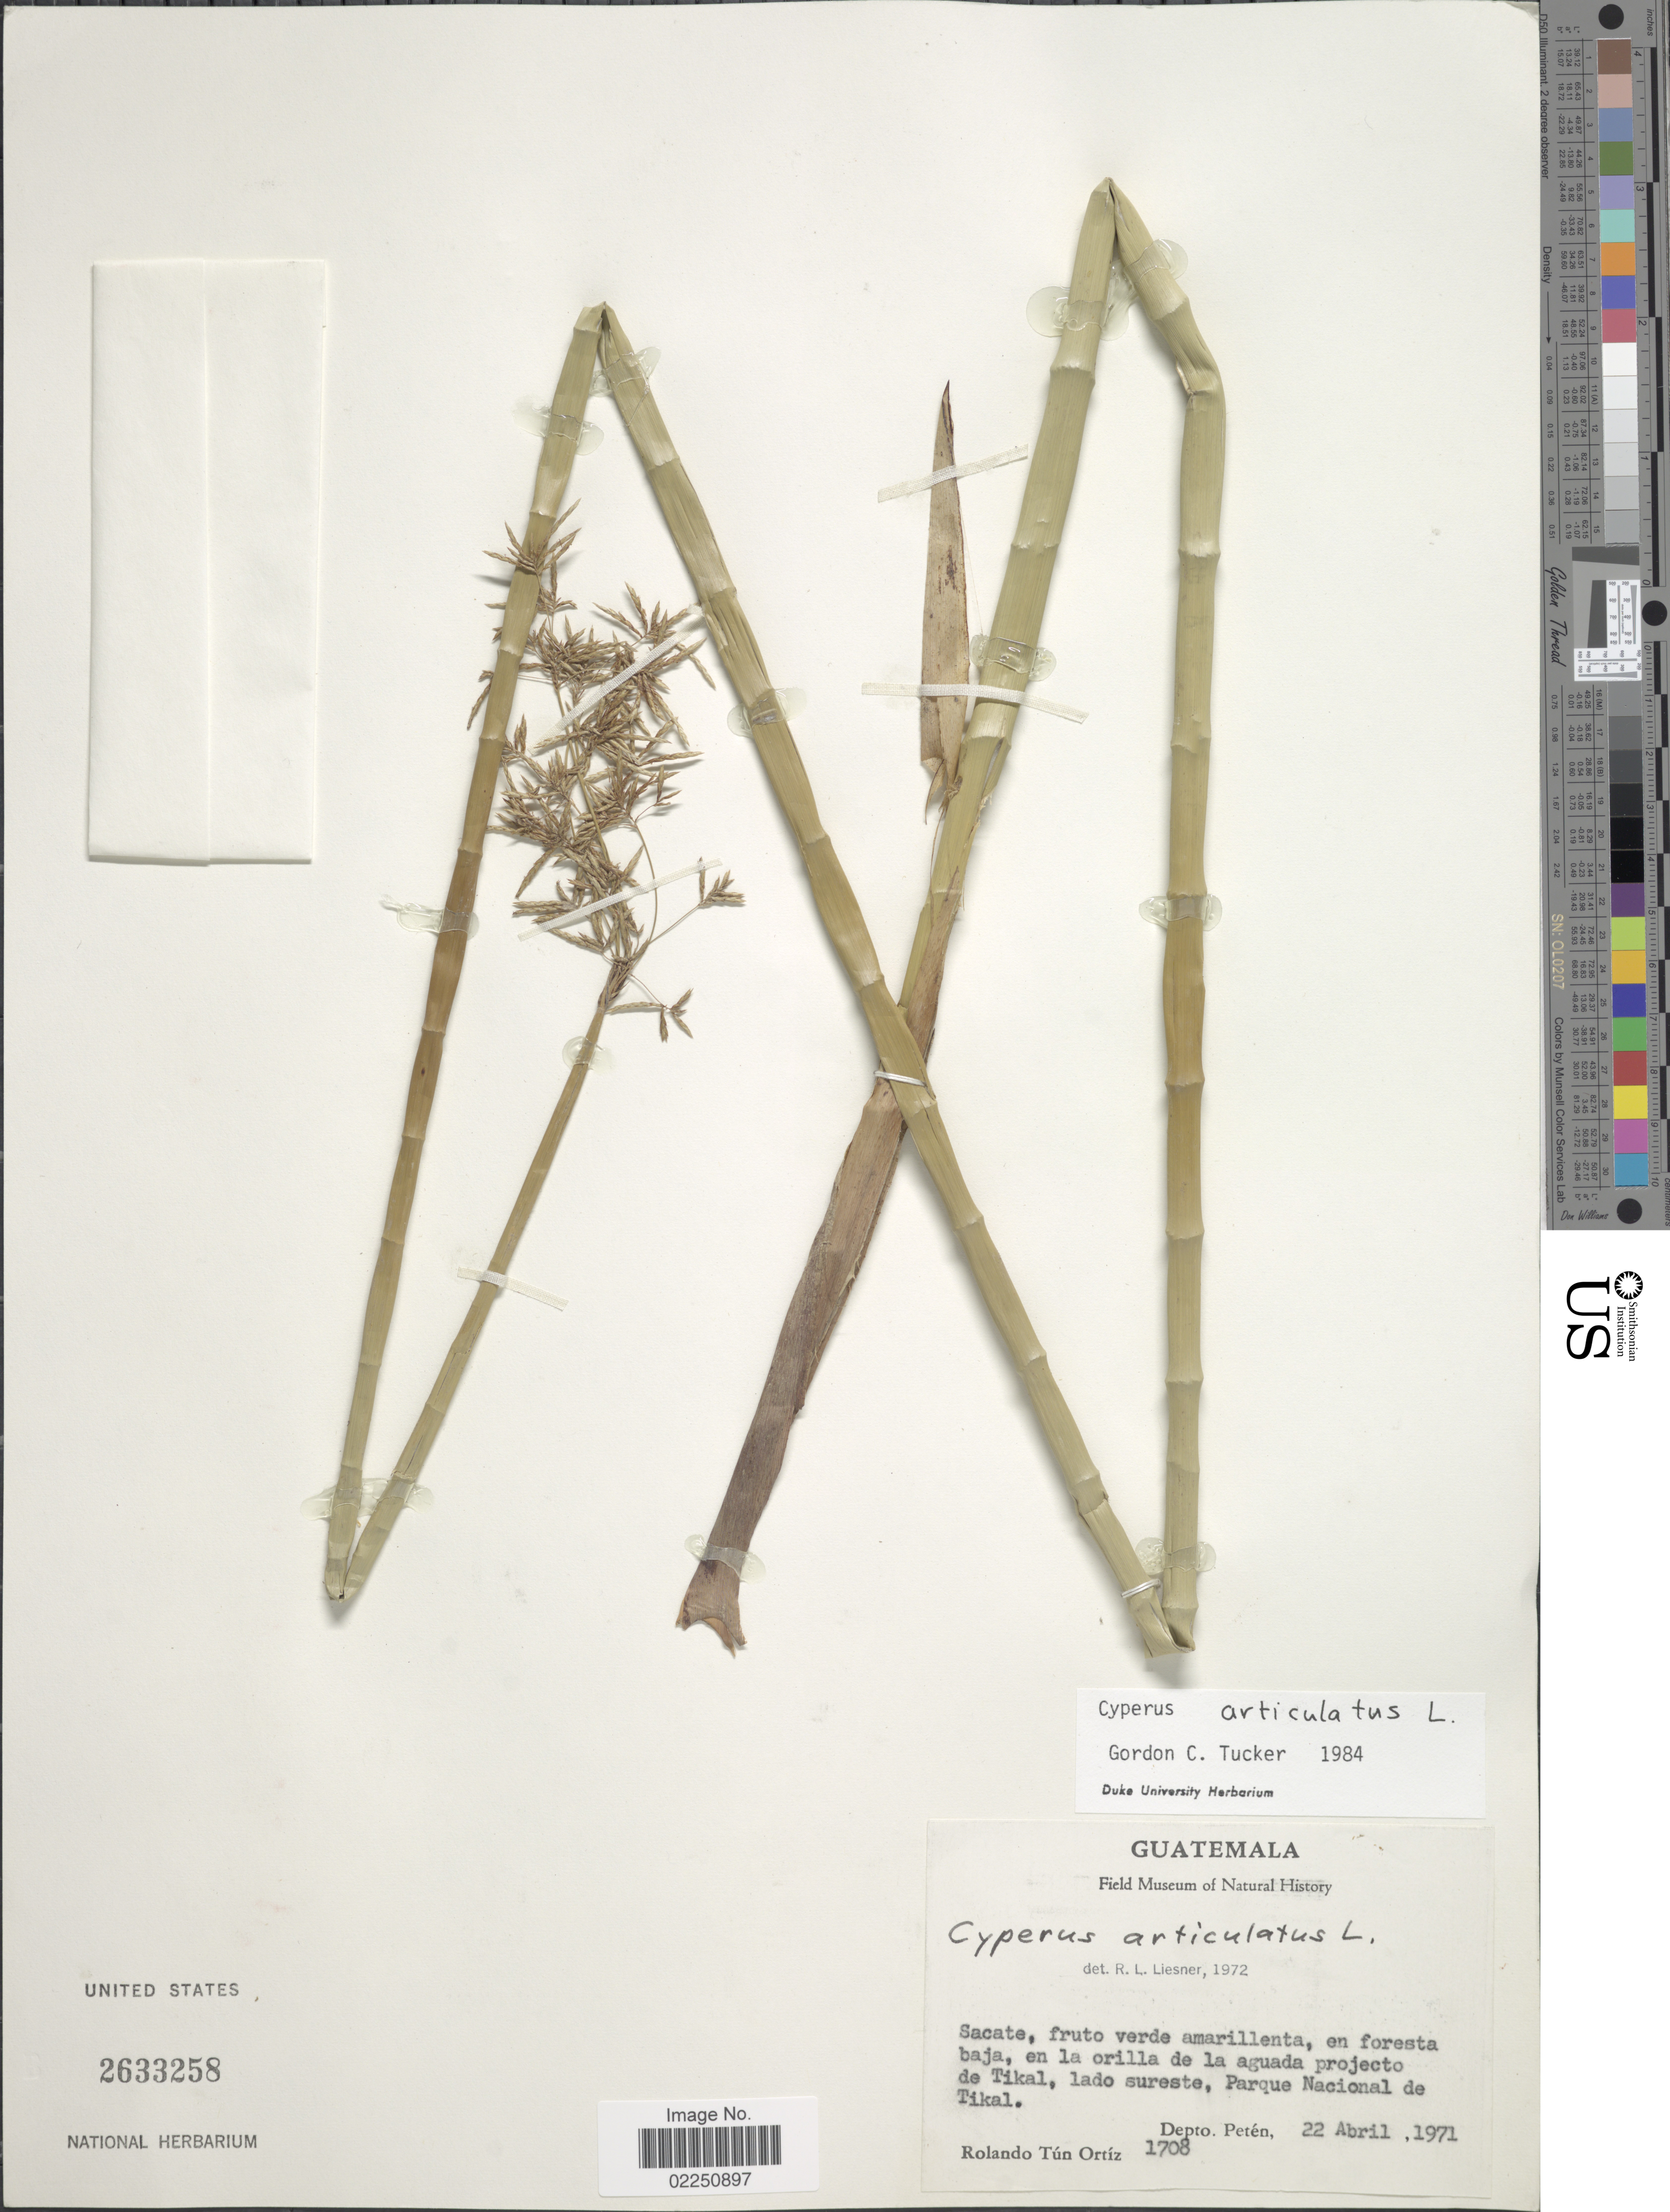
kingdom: Plantae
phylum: Tracheophyta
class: Liliopsida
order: Poales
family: Cyperaceae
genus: Cyperus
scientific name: Cyperus articulatus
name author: L.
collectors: R. Tún Ortíz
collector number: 1708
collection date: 1971-04-22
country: Guatemala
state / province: El Petén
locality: En la orilla de la aguada projecto de Tikal, lado sureste, Parque National de Tikal. Depto. Peten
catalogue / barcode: US 2633258